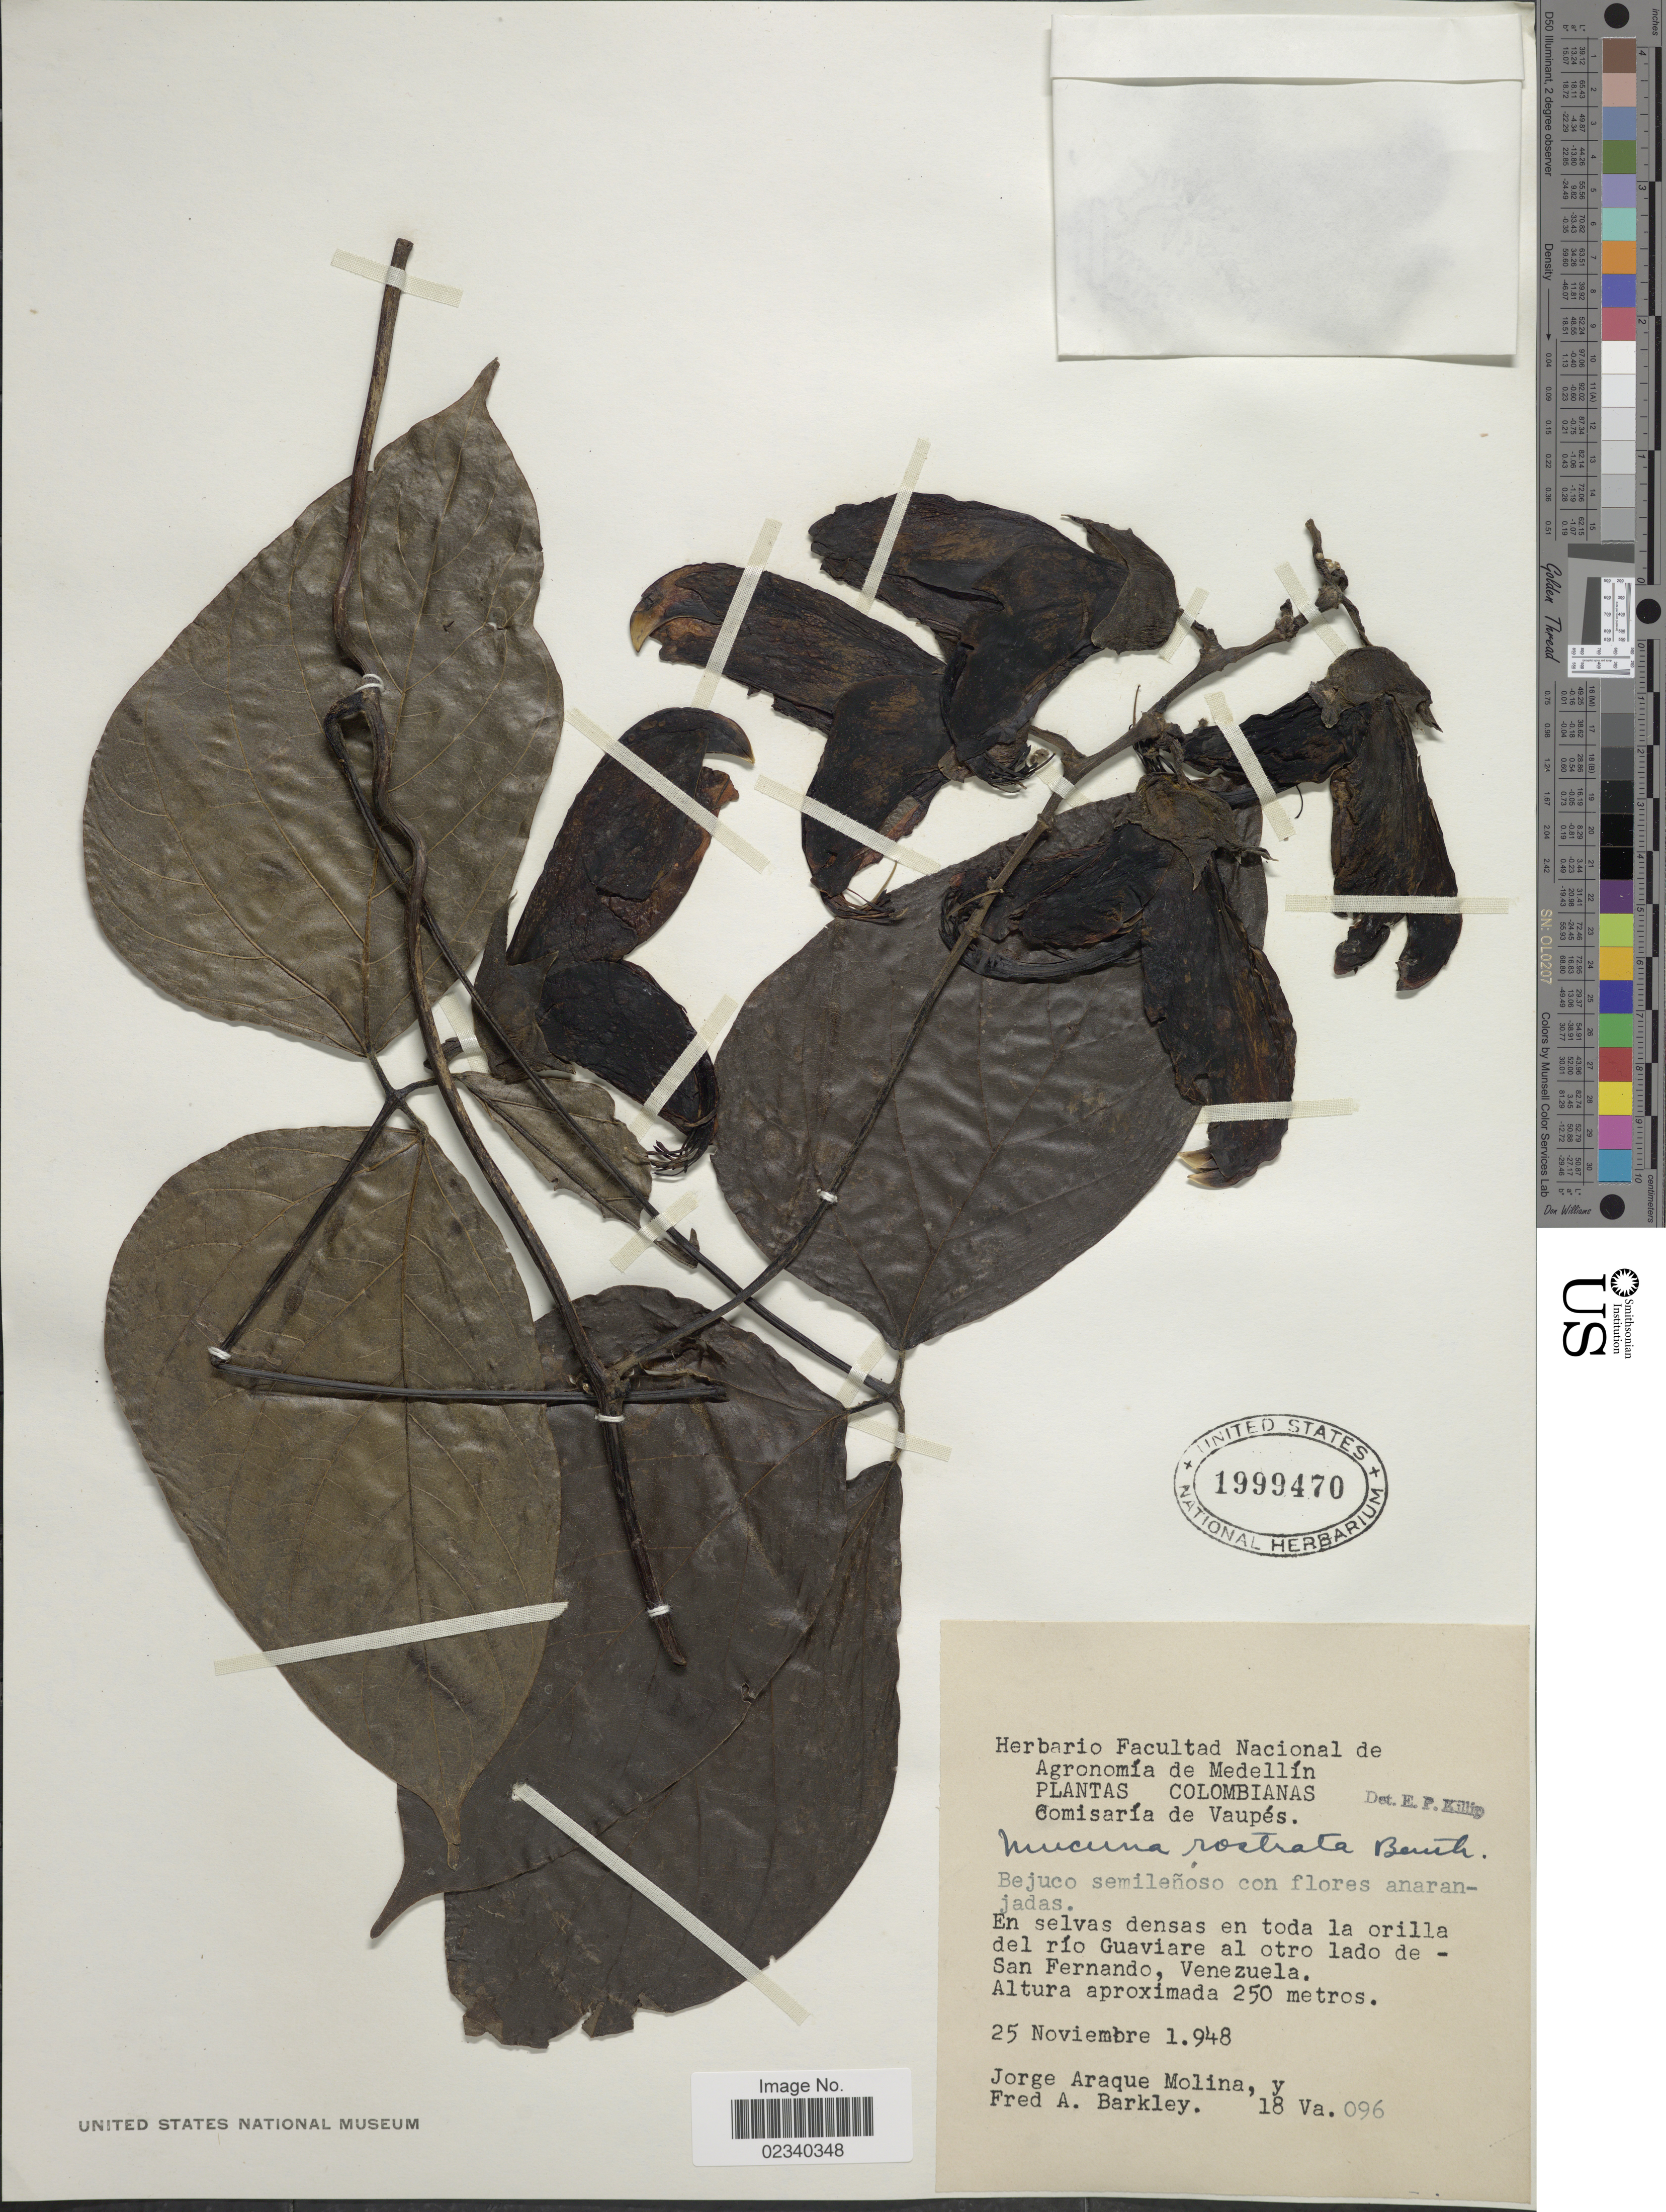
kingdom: Plantae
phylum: Tracheophyta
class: Magnoliopsida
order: Fabales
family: Fabaceae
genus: Mucuna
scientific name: Mucuna rostrata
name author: Benth.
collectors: J. A. Molina & F. A. Barkley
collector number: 18Va.096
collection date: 1948-11-25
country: Venezuela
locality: Comisaria de Vaupes. En selvas densas en toda la orilla del rio Guaviara al otro lado de - San Fernando, Venezuela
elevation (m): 250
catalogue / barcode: US 1999470